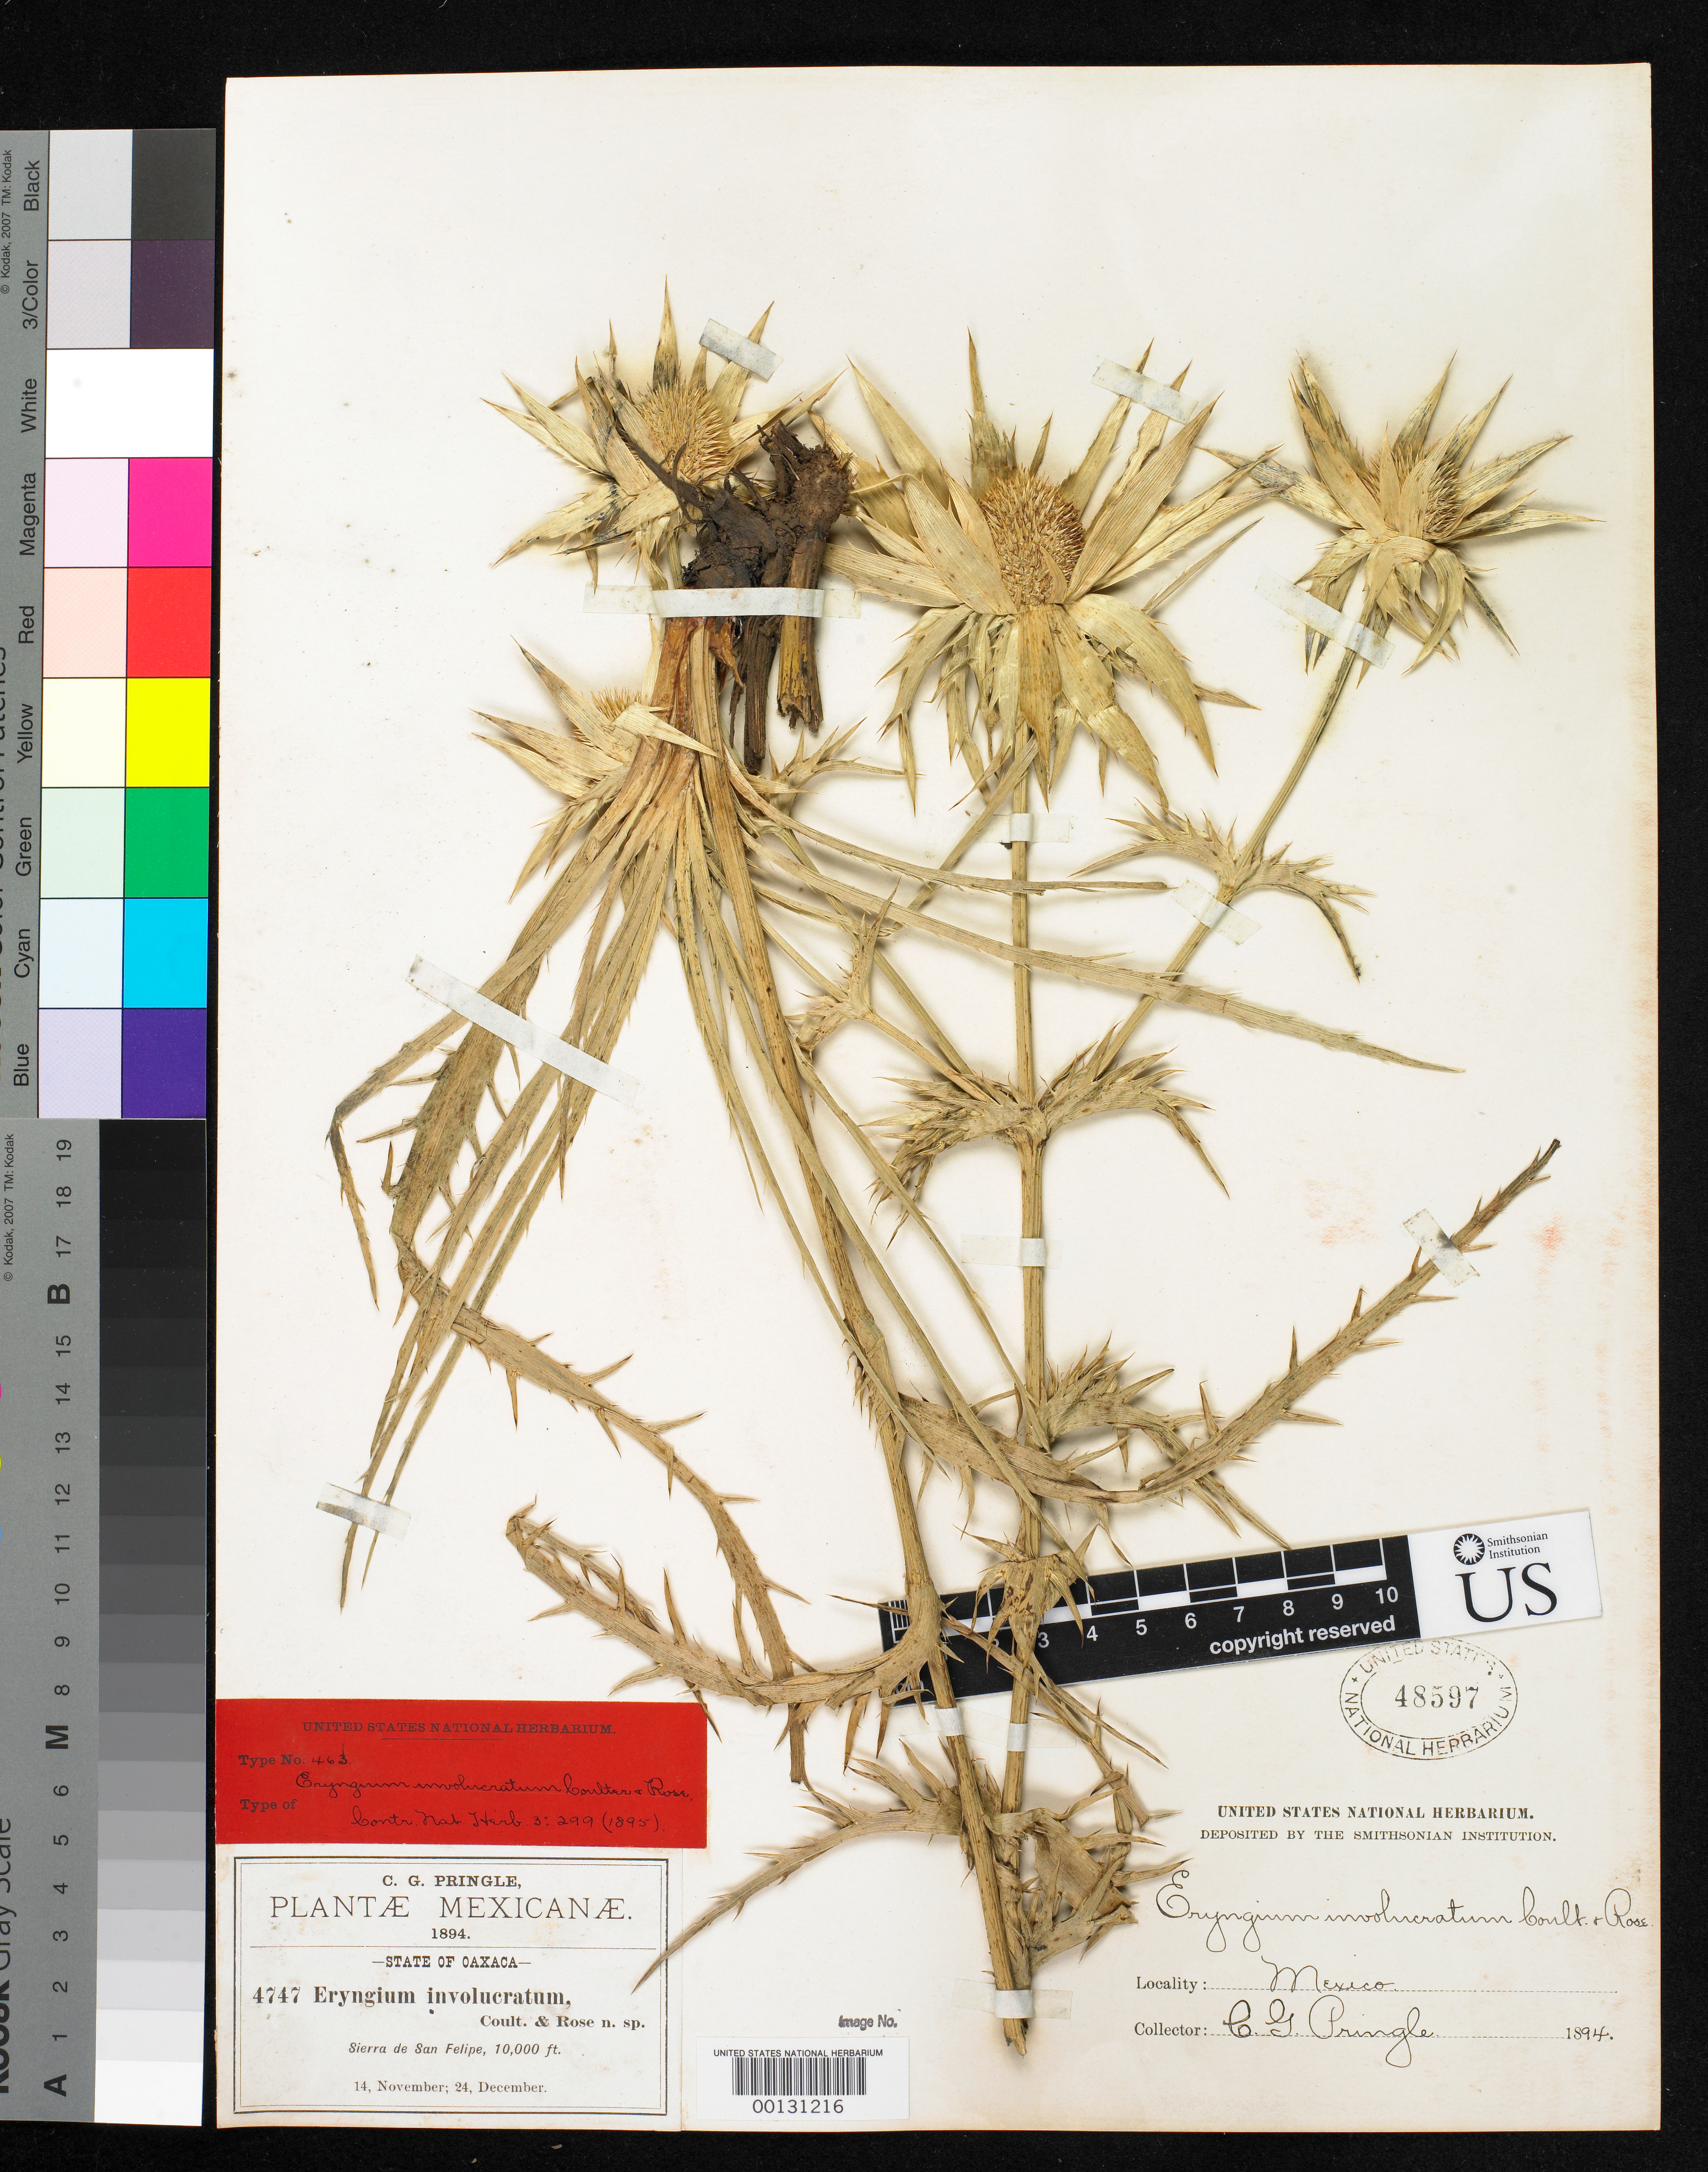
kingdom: Plantae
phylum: Tracheophyta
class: Magnoliopsida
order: Apiales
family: Apiaceae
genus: Eryngium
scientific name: Eryngium involucratum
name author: J.M. Coult. & Rose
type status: Holotype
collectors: C. G. Pringle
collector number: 4747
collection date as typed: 14 Nov 1894 and 24 Dec 1894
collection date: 1894-11-14,1894-12-24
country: Mexico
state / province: Oaxaca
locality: Sierra de San Felipe; alt. 10000 ft.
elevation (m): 3048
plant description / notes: Although label and protologue cite two collection dates, sheet appears to be mounted with single specimen and therefore may be a holotype.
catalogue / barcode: US 48597